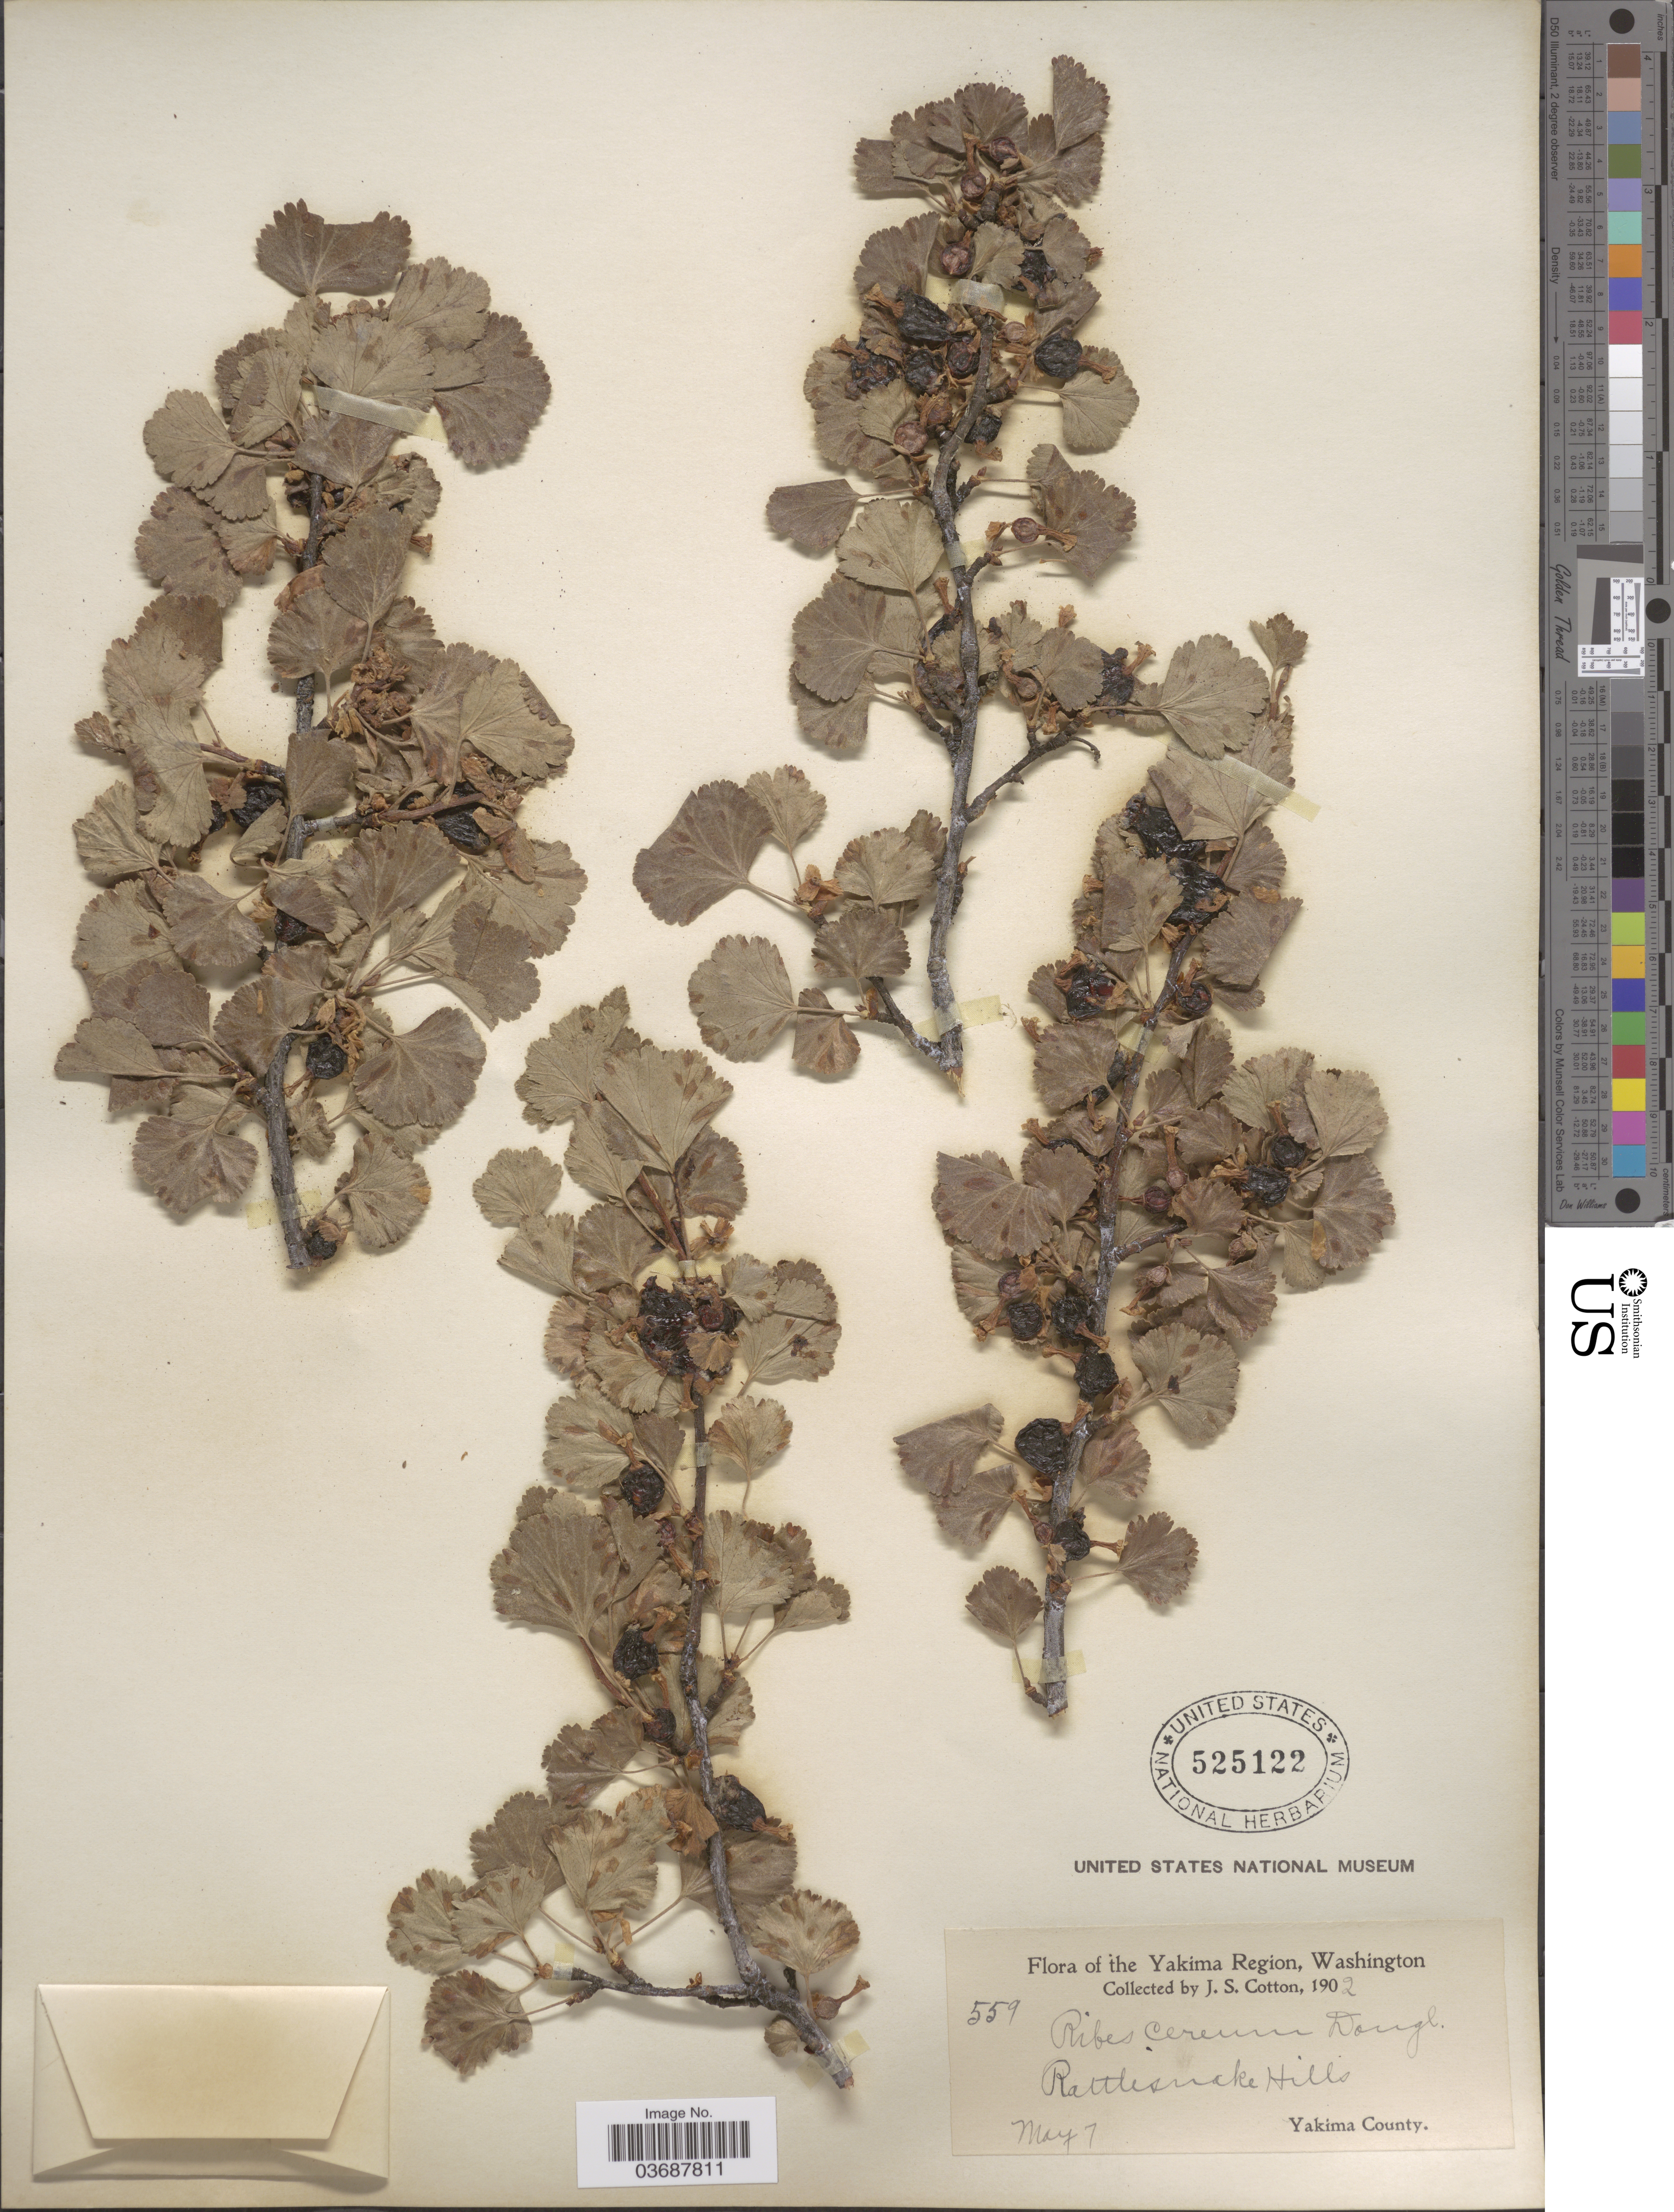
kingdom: Plantae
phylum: Tracheophyta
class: Magnoliopsida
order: Saxifragales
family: Grossulariaceae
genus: Ribes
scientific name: Ribes inebrians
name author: Lindl.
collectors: J. S. Cotton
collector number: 559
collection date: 1902-05-07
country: United States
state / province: Washington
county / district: Yakima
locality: The Yakima Region. Rattlesnake Hills. Yakima County.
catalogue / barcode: US 525122